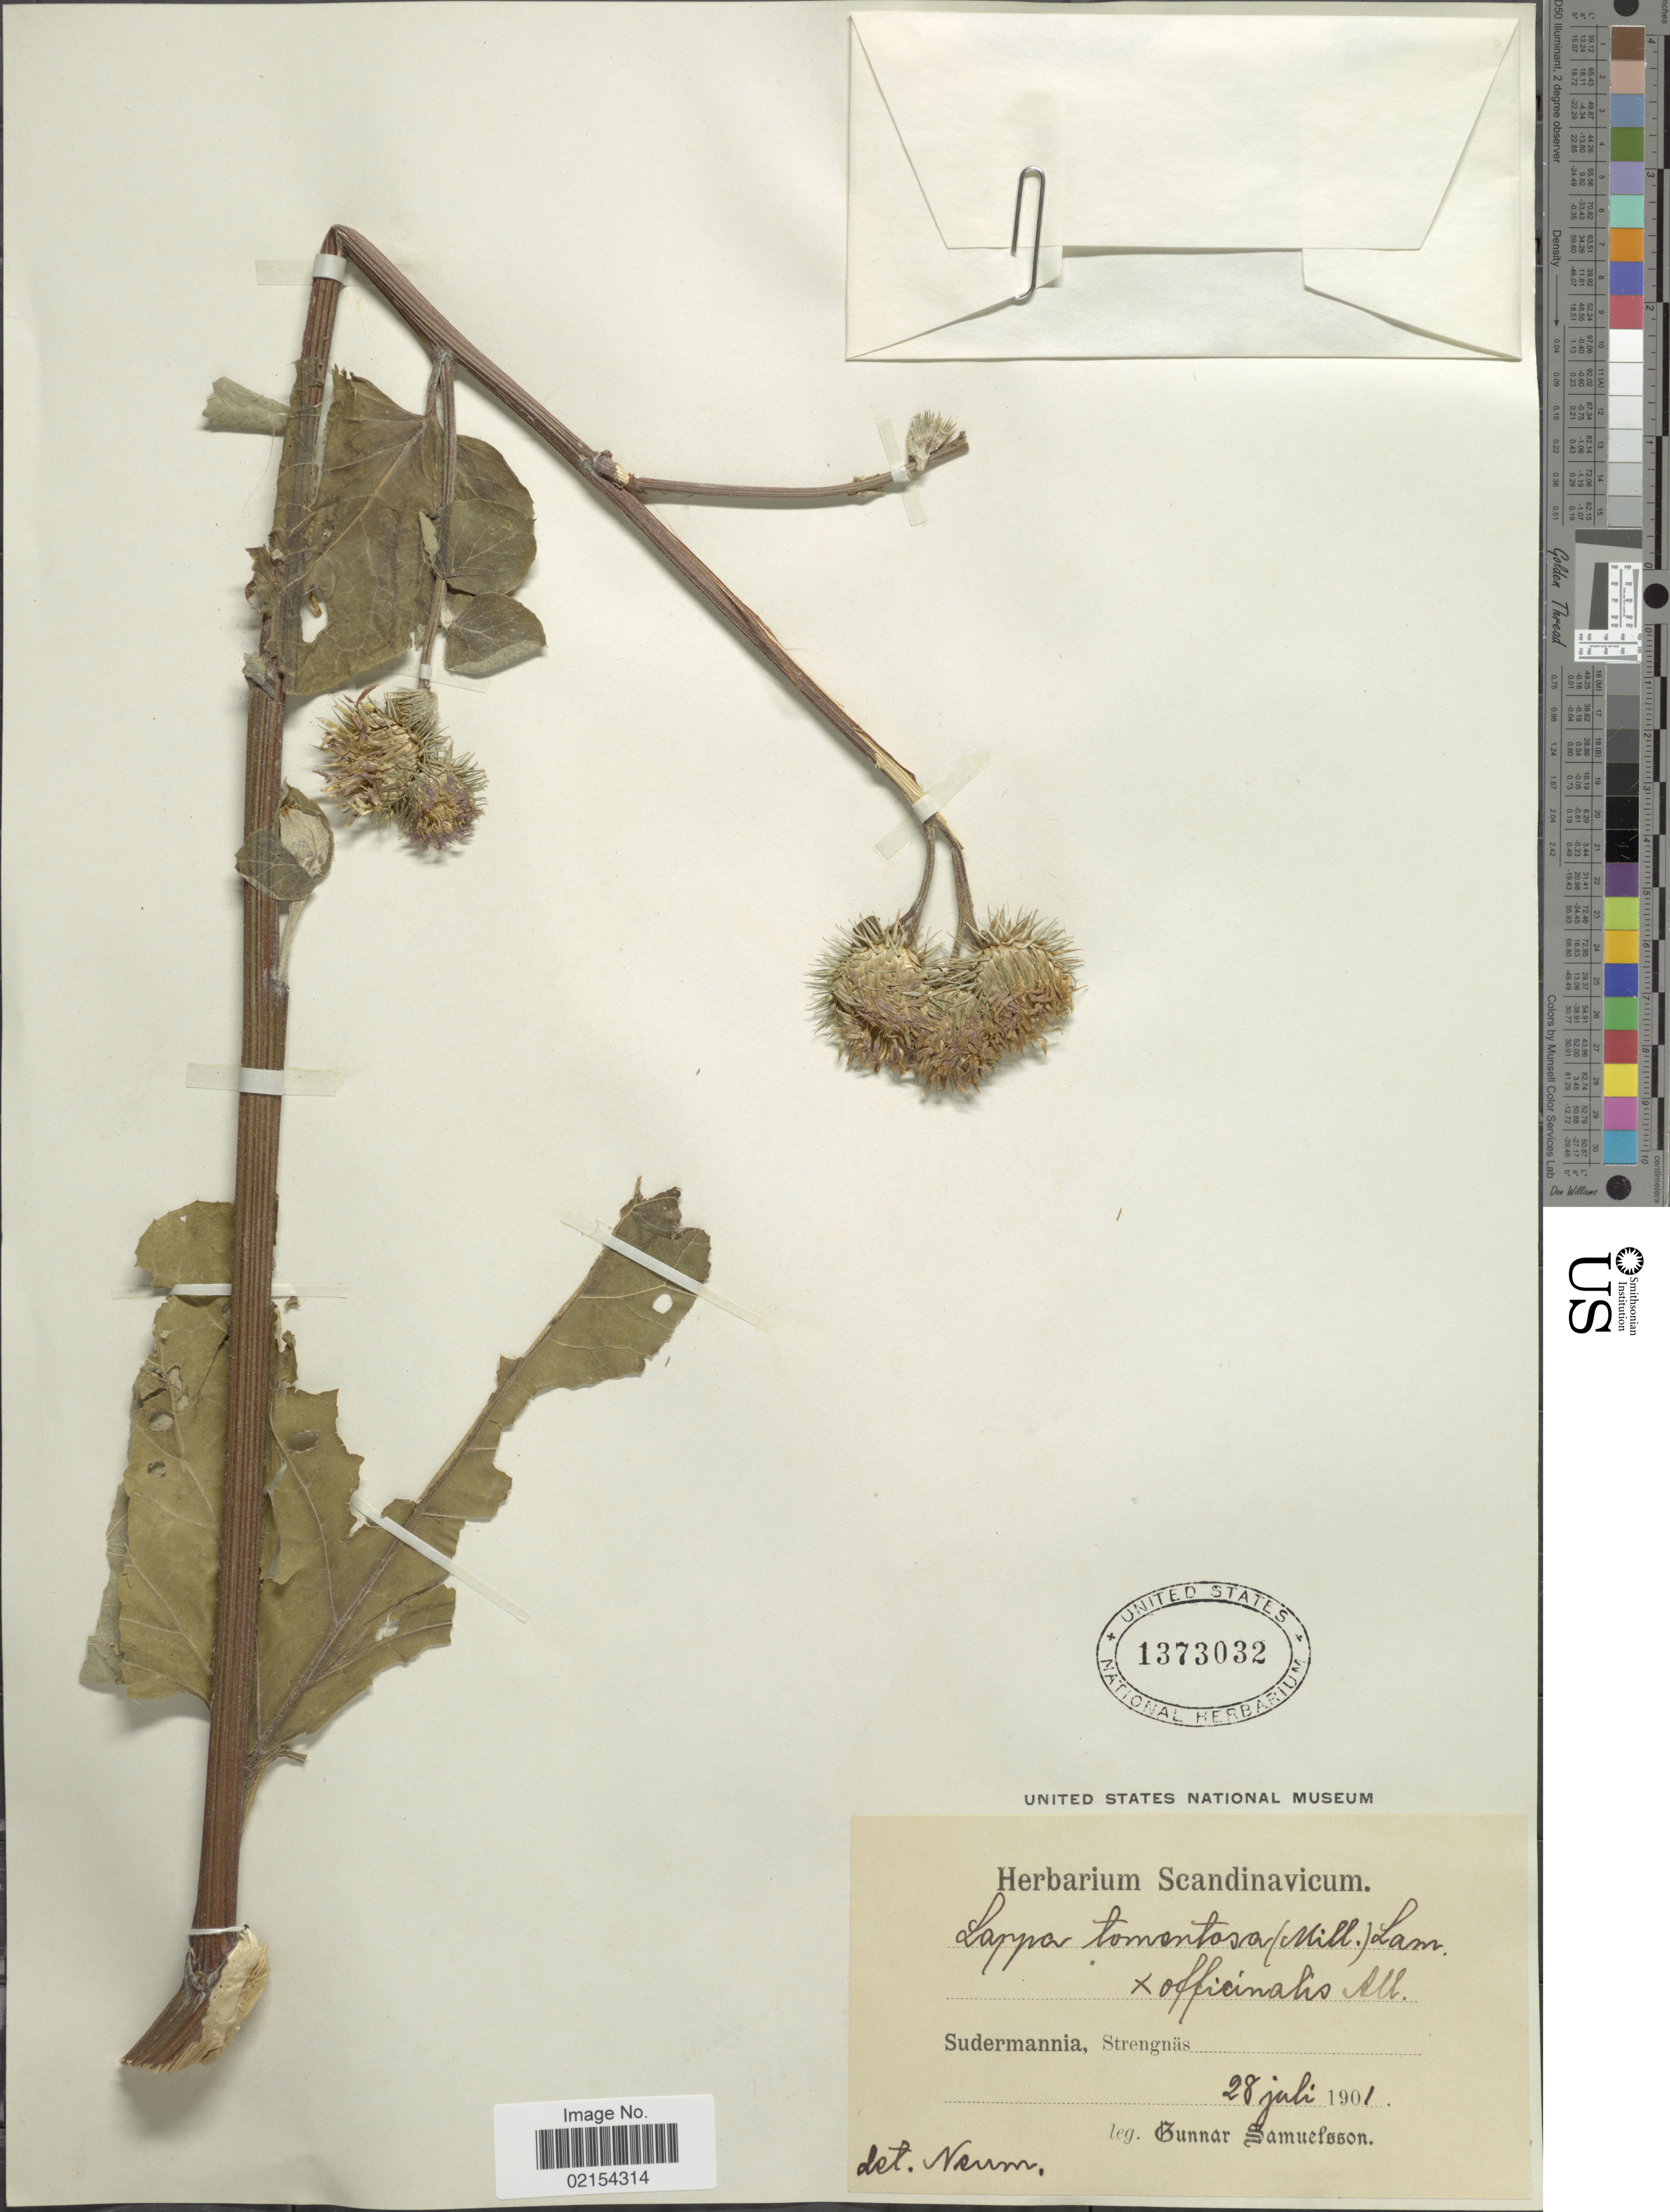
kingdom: Plantae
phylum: Tracheophyta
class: Magnoliopsida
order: Asterales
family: Asteraceae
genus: Arctium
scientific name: Arctium tomentosum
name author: Mill.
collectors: G. Samuelsson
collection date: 1901-07-28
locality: Sudermannia Strengnas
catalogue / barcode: US 1373032